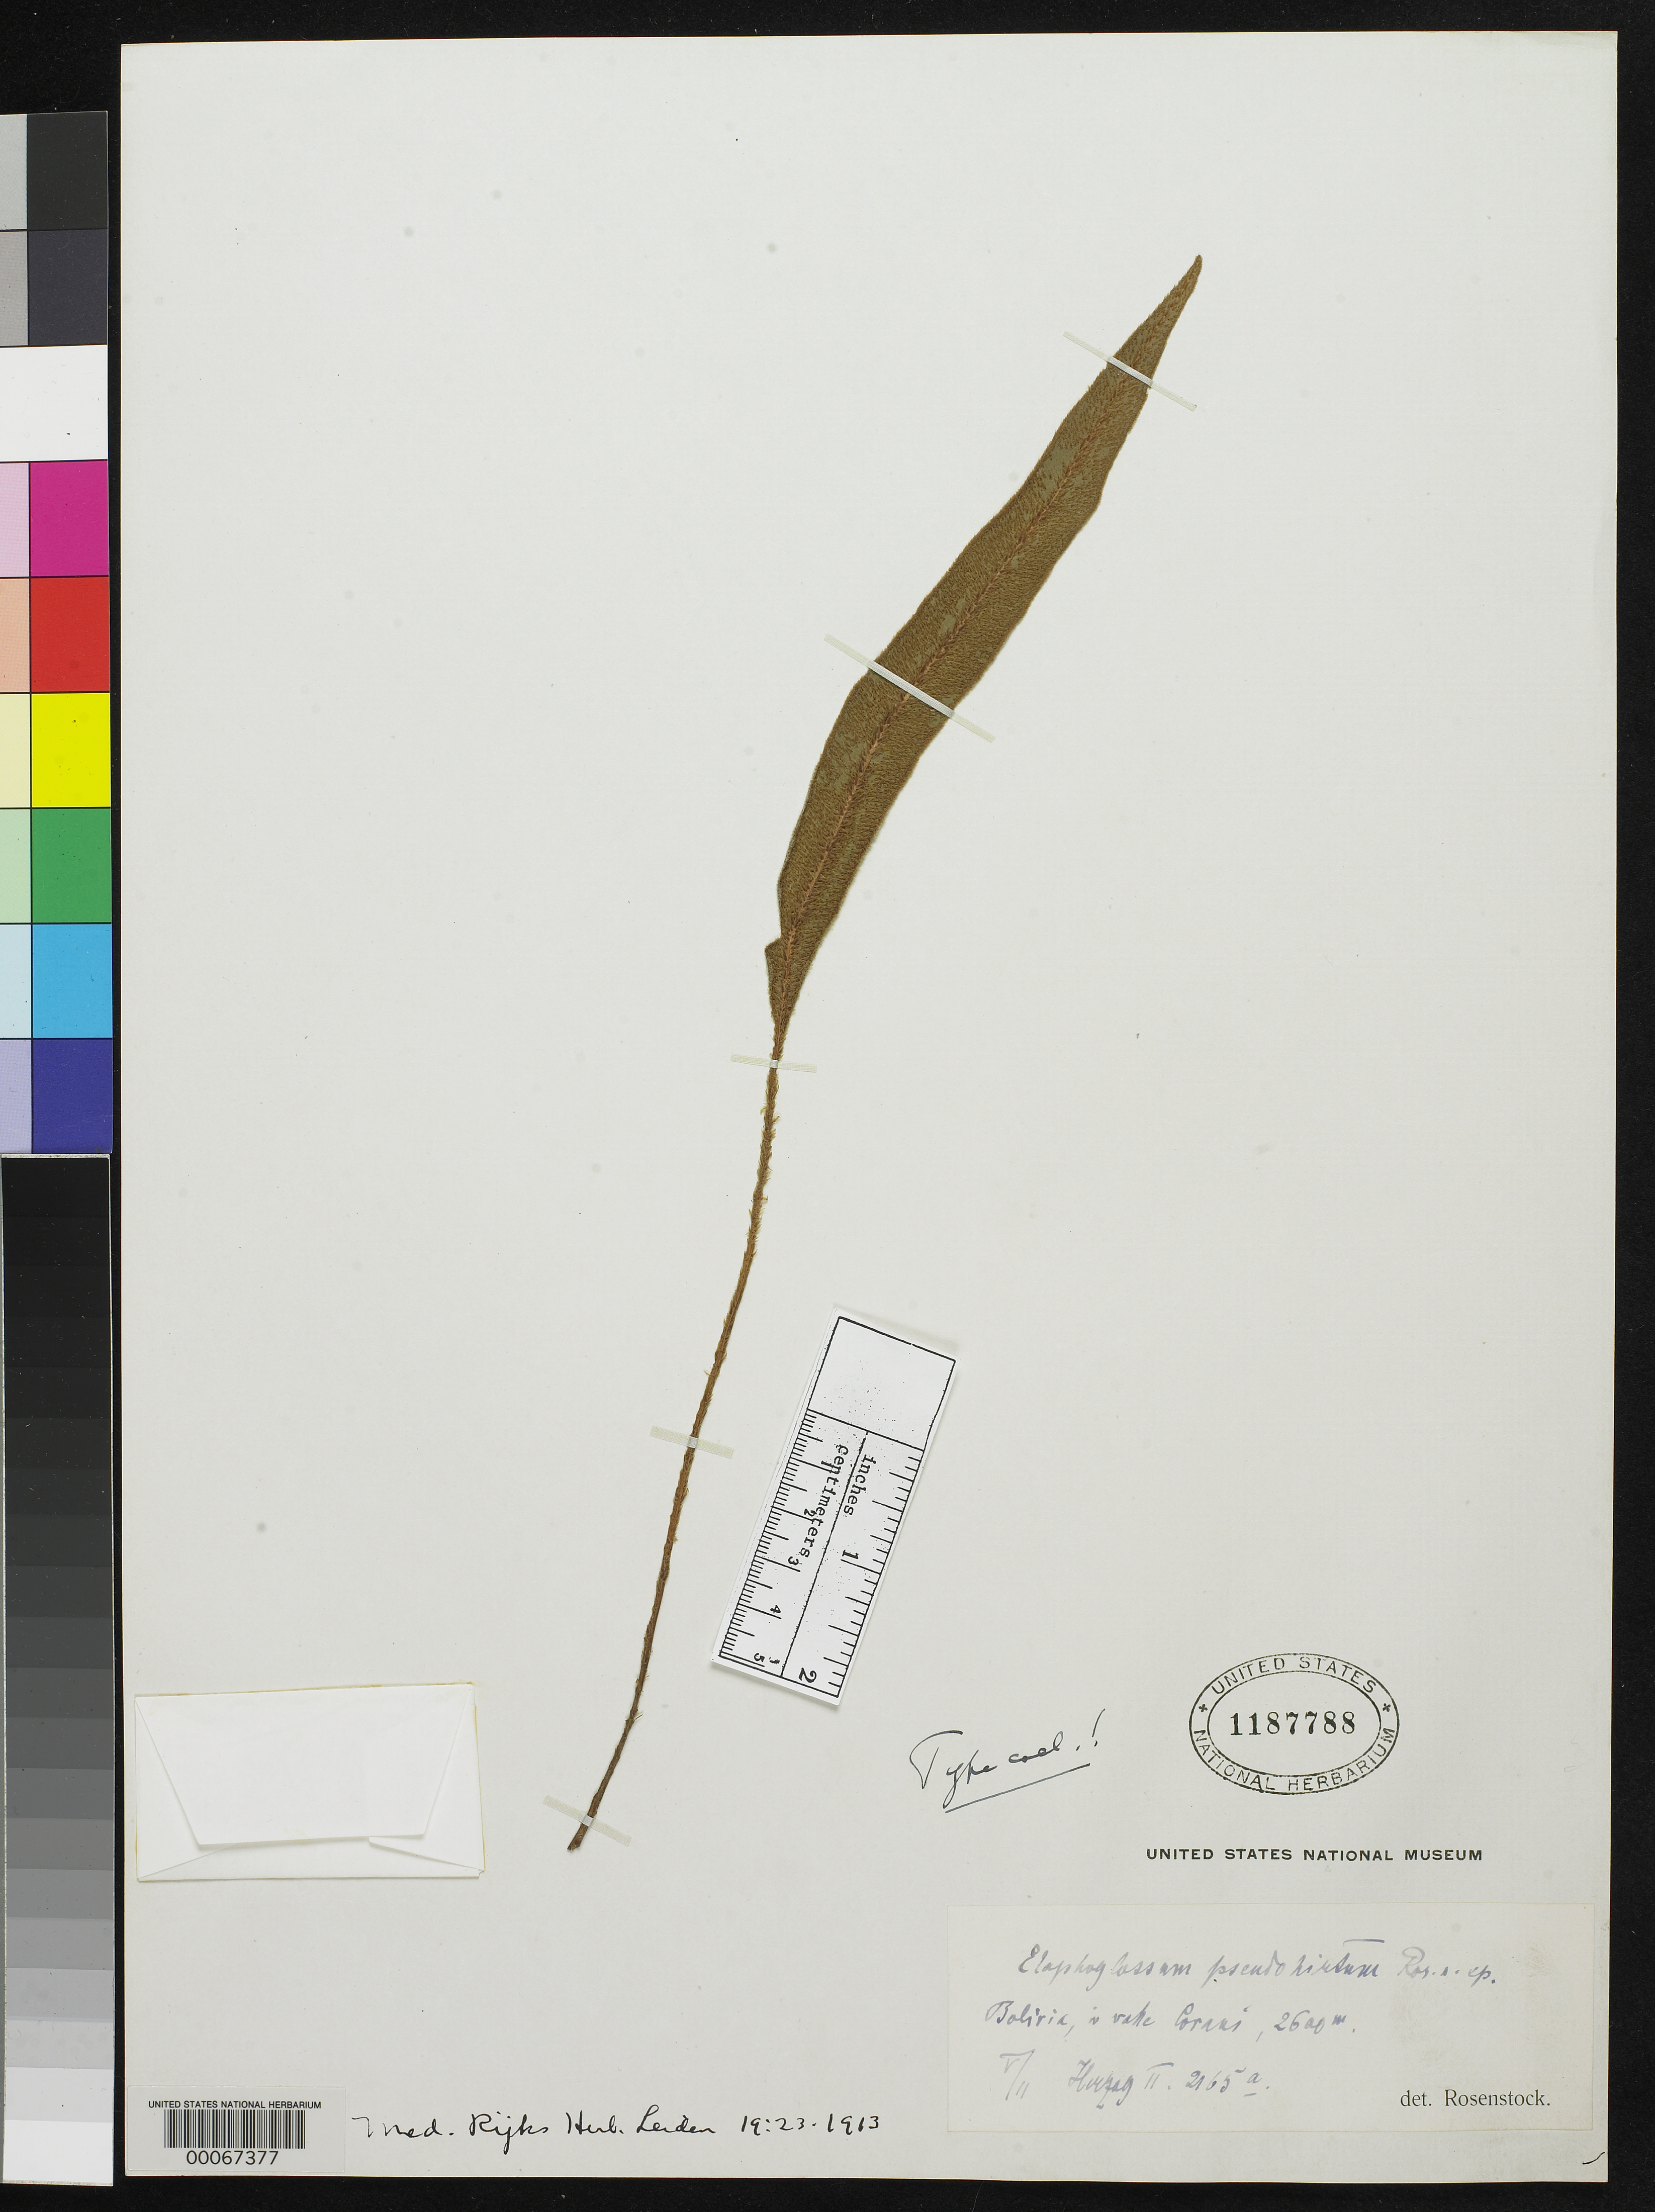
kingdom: Plantae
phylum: Tracheophyta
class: Polypodiopsida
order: Polypodiales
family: Dryopteridaceae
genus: Elaphoglossum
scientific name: Elaphoglossum pseudohirtum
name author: Rosenst.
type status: Type Collection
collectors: T. K. J. Herzog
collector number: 2165a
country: Bolivia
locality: Mapiri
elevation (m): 2600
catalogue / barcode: US 1187788